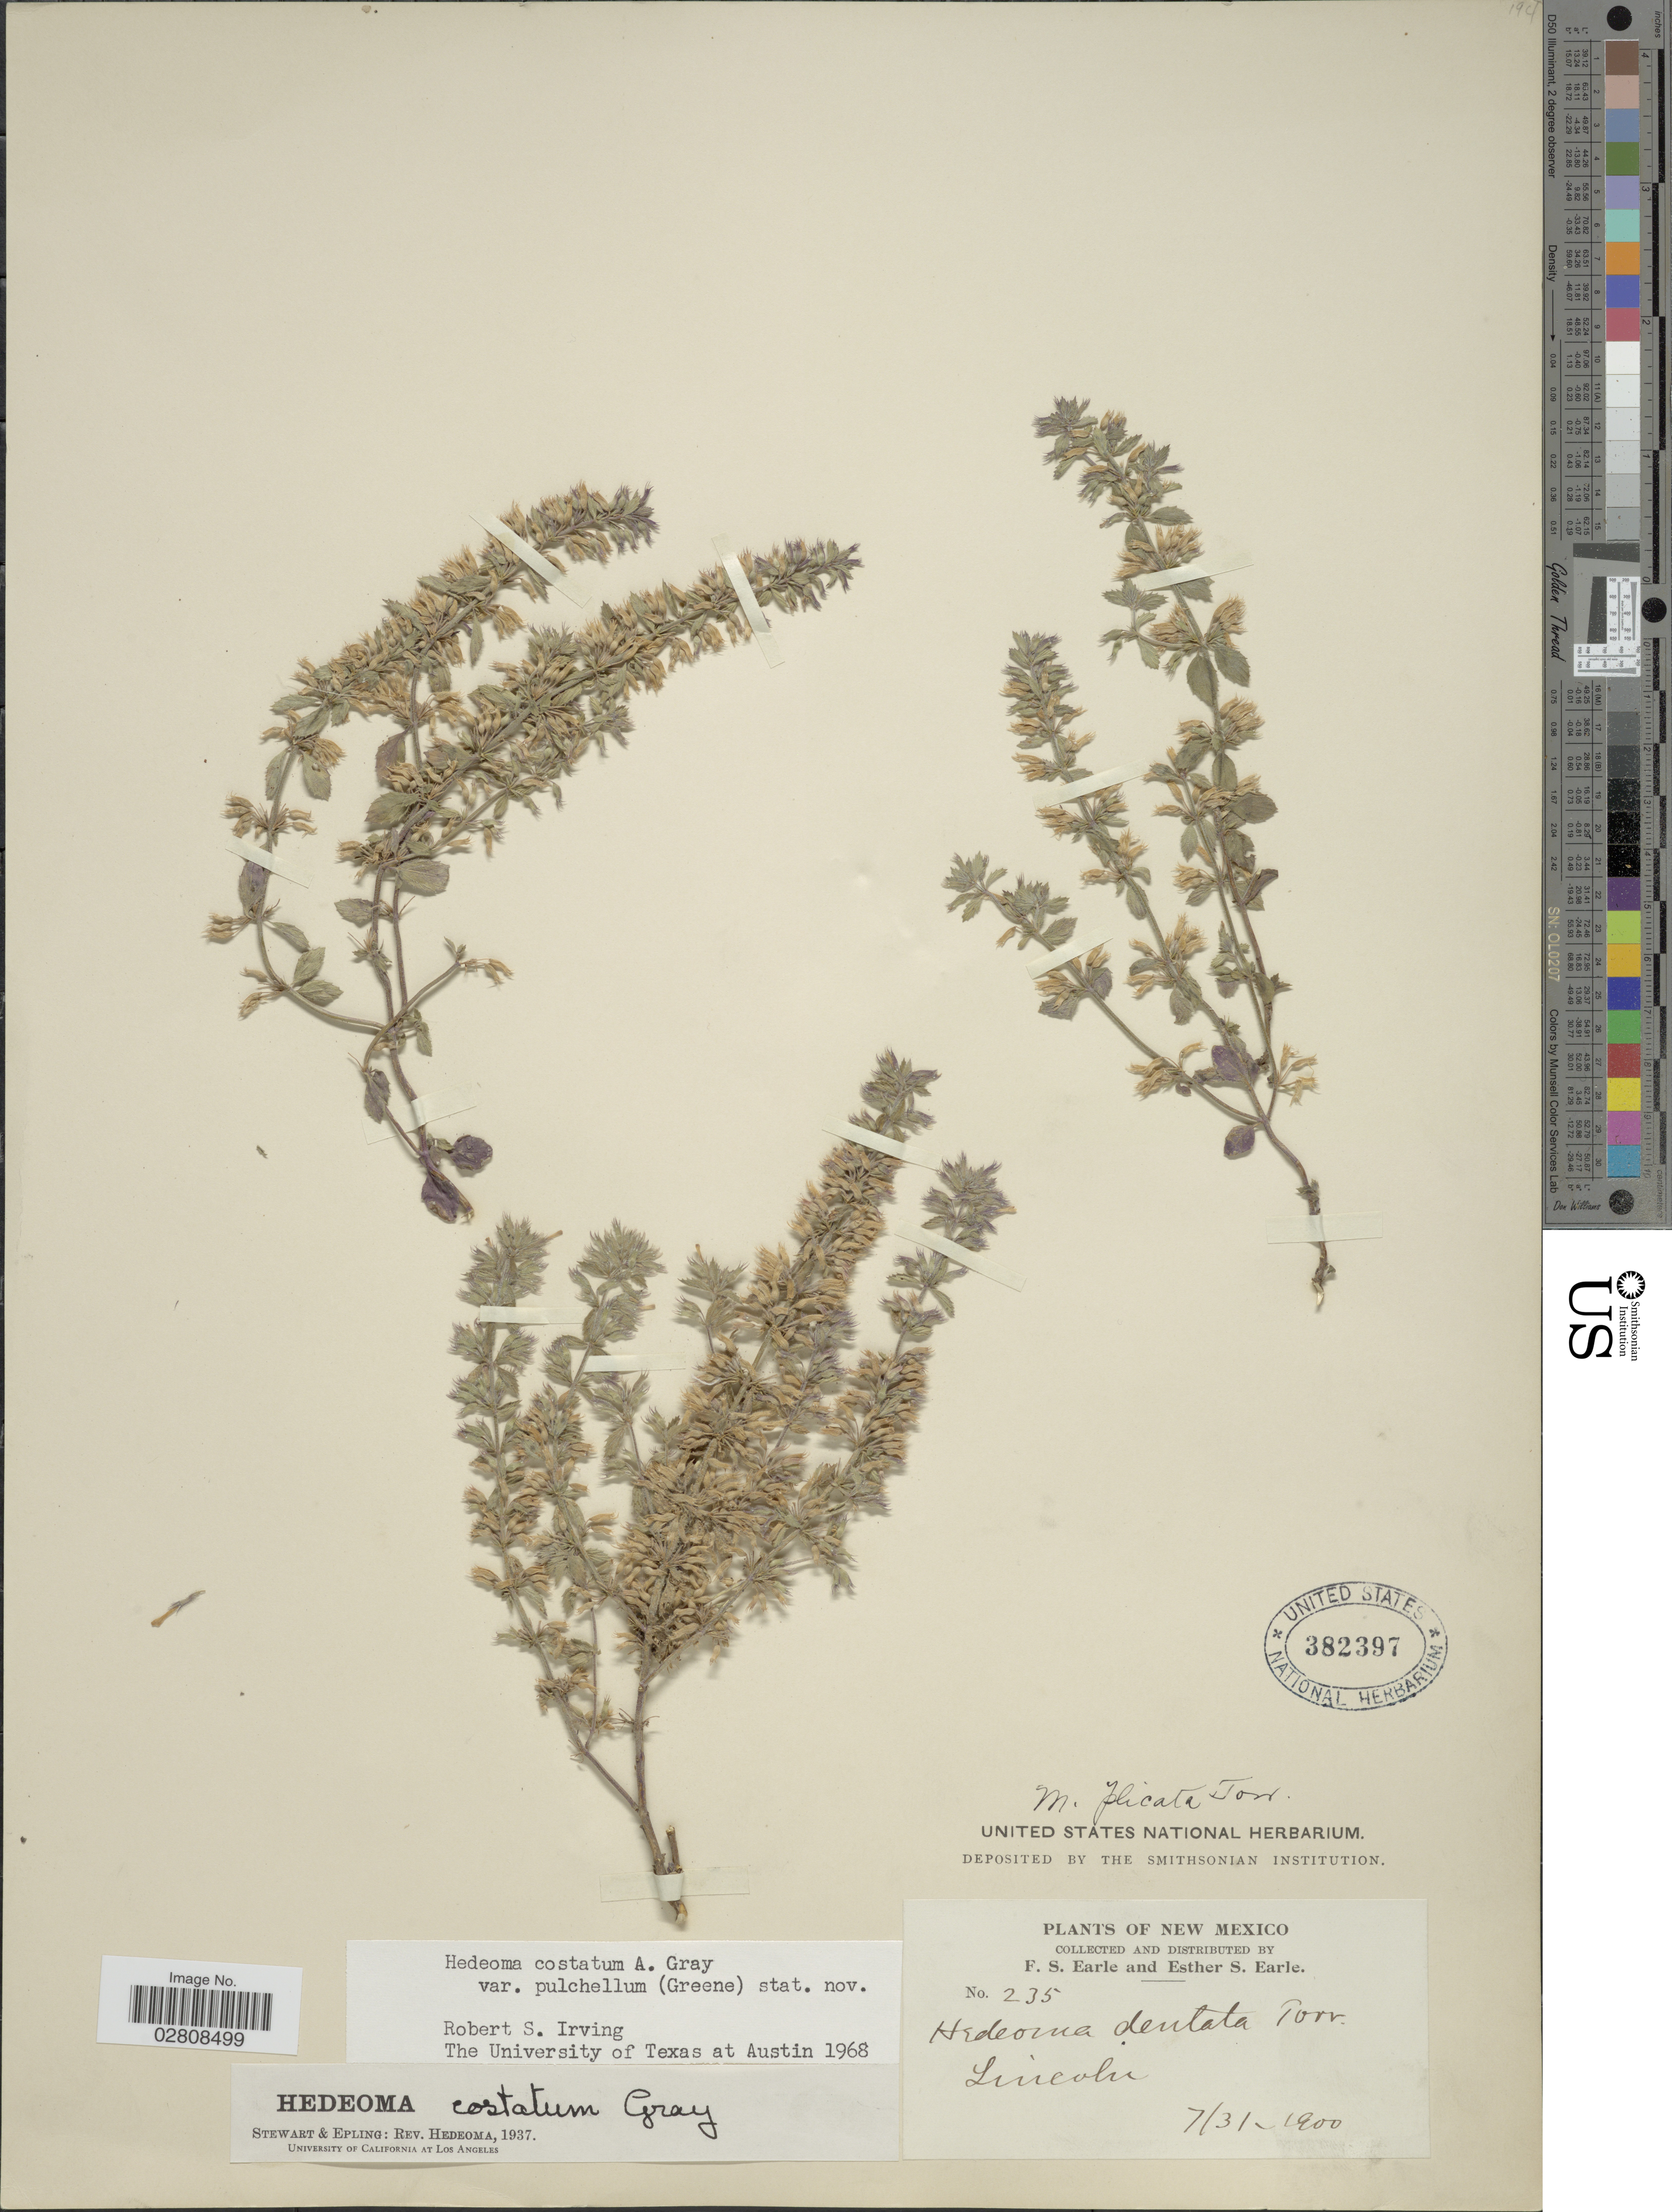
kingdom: Plantae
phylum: Tracheophyta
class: Magnoliopsida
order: Lamiales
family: Lamiaceae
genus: Hedeoma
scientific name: Hedeoma costata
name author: A. Gray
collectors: F. S. Earle & E. S. Earle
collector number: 235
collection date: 1900-07-31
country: United States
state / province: New Mexico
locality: Lincoln.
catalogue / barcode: US 382397